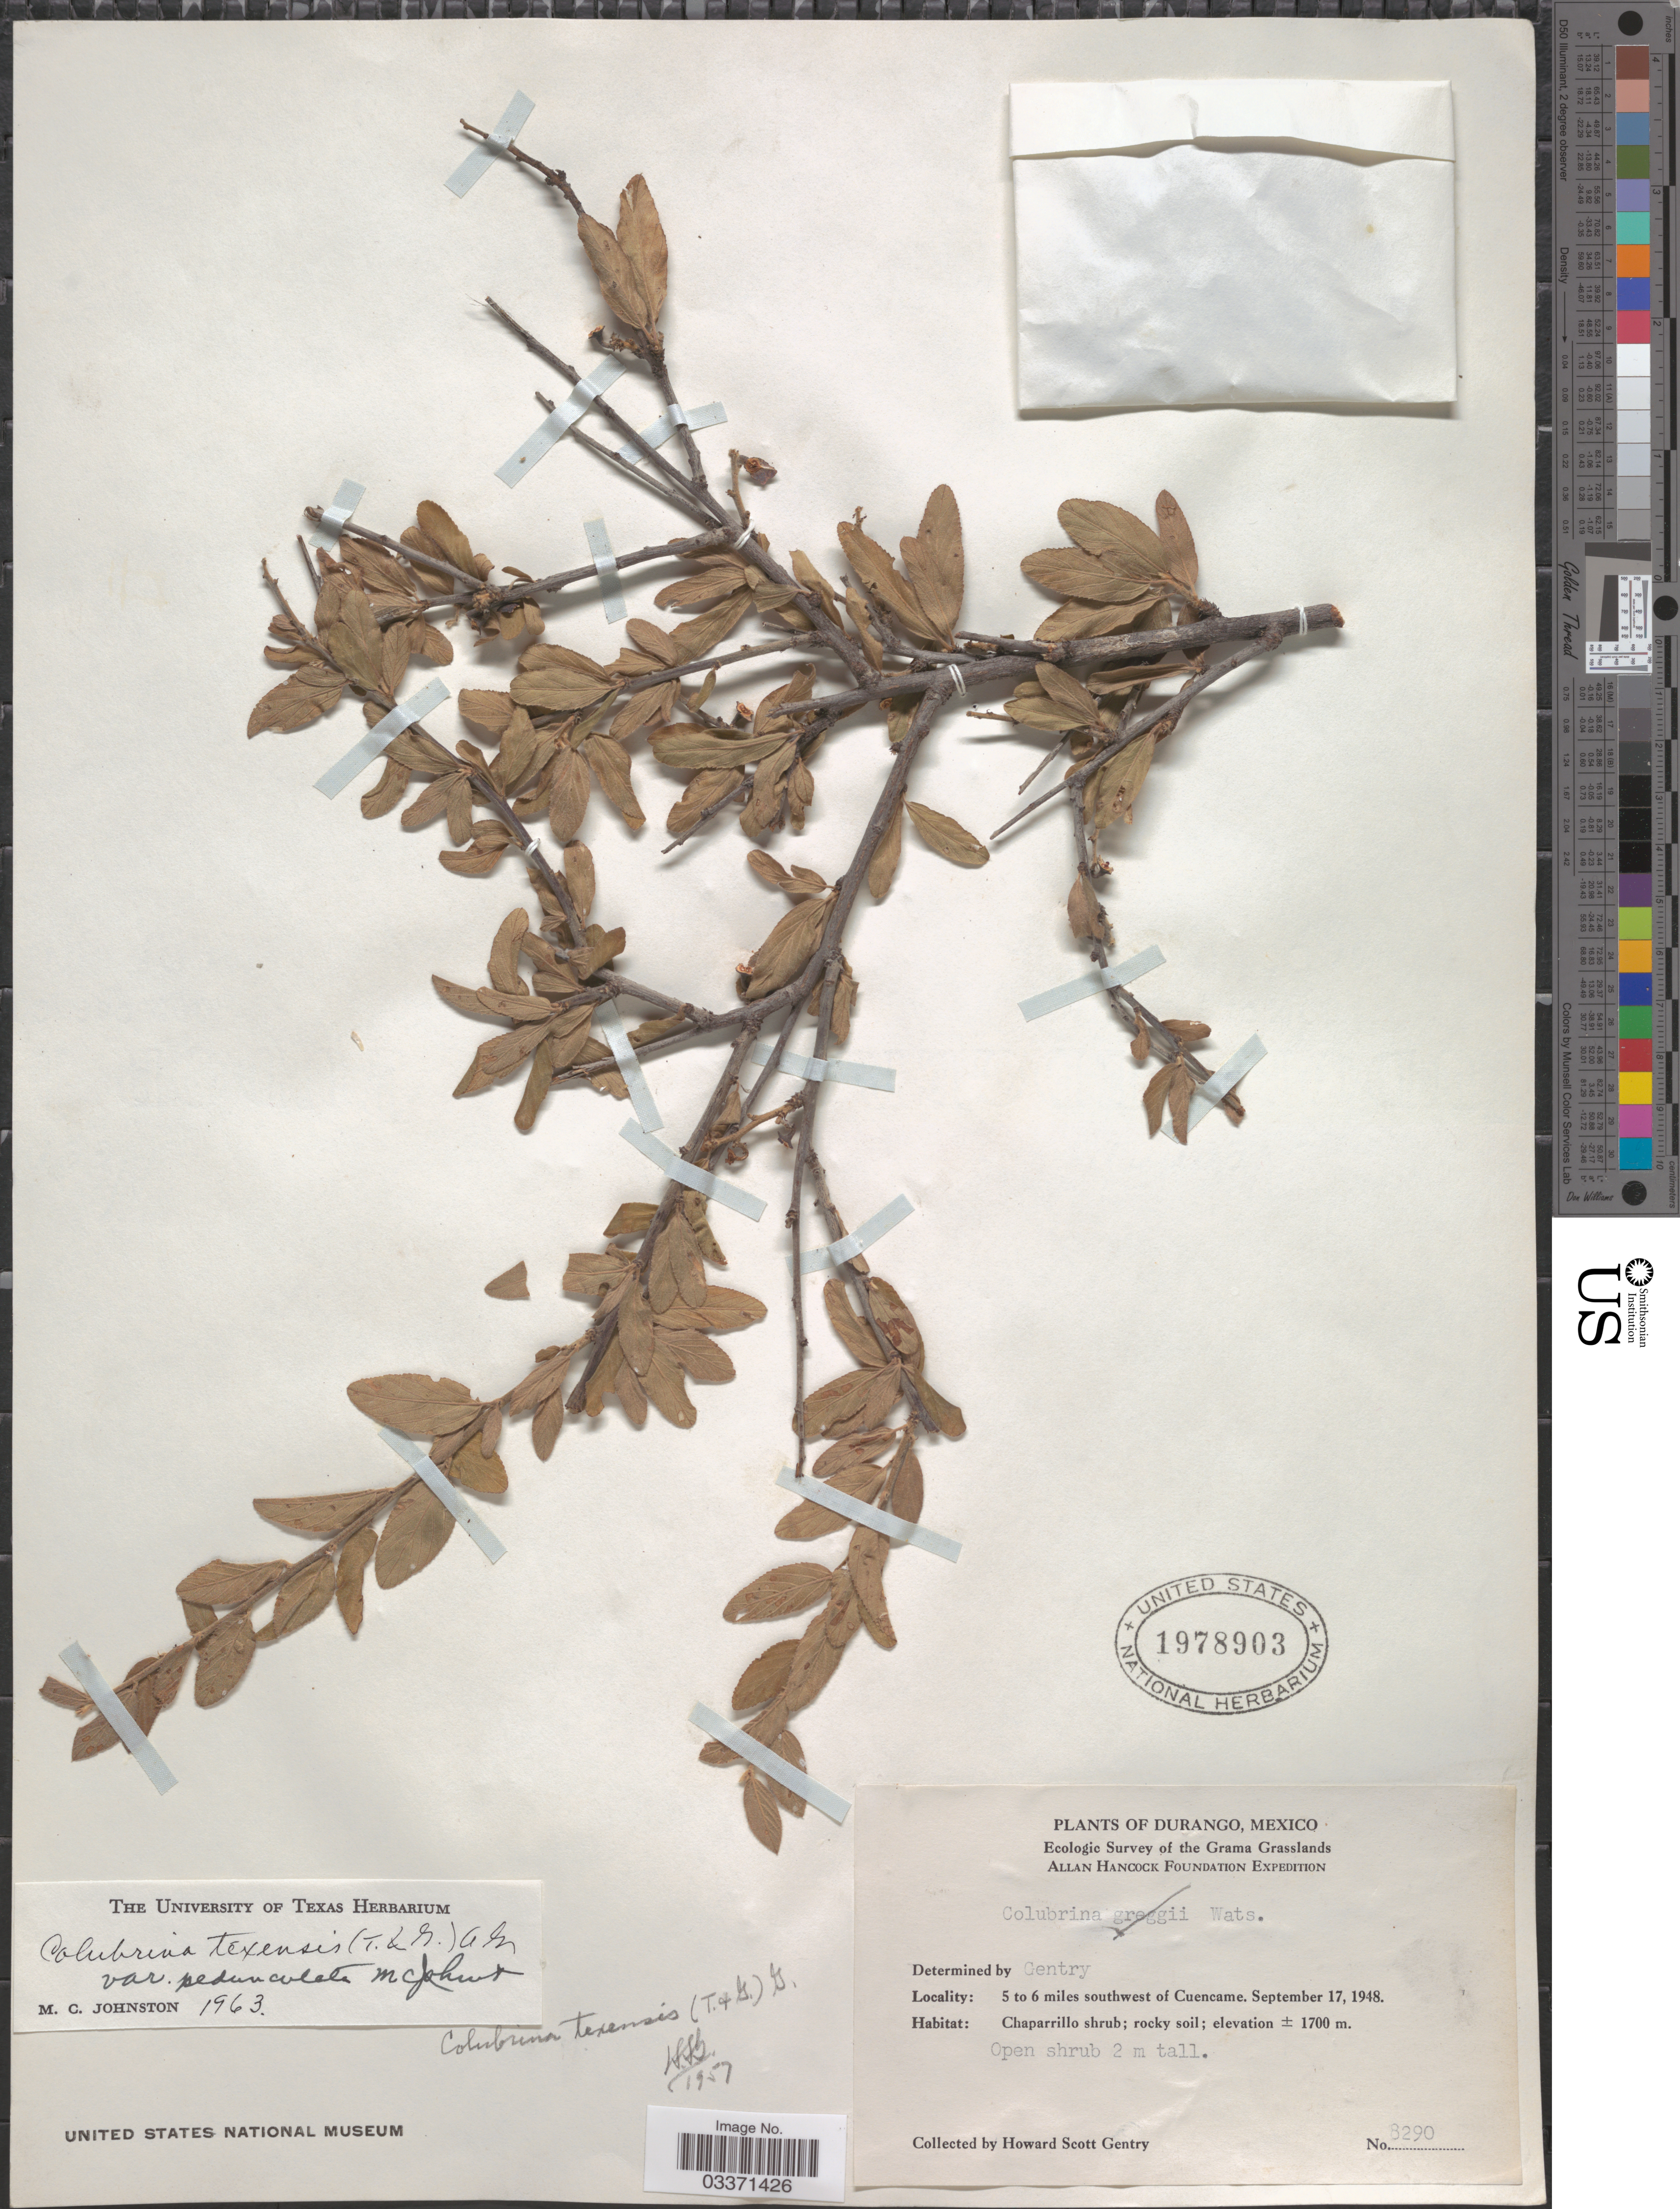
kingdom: Plantae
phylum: Tracheophyta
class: Magnoliopsida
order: Rosales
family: Rhamnaceae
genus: Colubrina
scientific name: Colubrina texensis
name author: (Torr. & A. Gray) A. Gray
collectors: H. S. Gentry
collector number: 8290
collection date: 1948-09-17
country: Mexico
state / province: Durango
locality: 5 to 6 miles southwest of Cuencame. Chaparrillo shrub.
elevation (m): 1700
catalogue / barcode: US 1978903